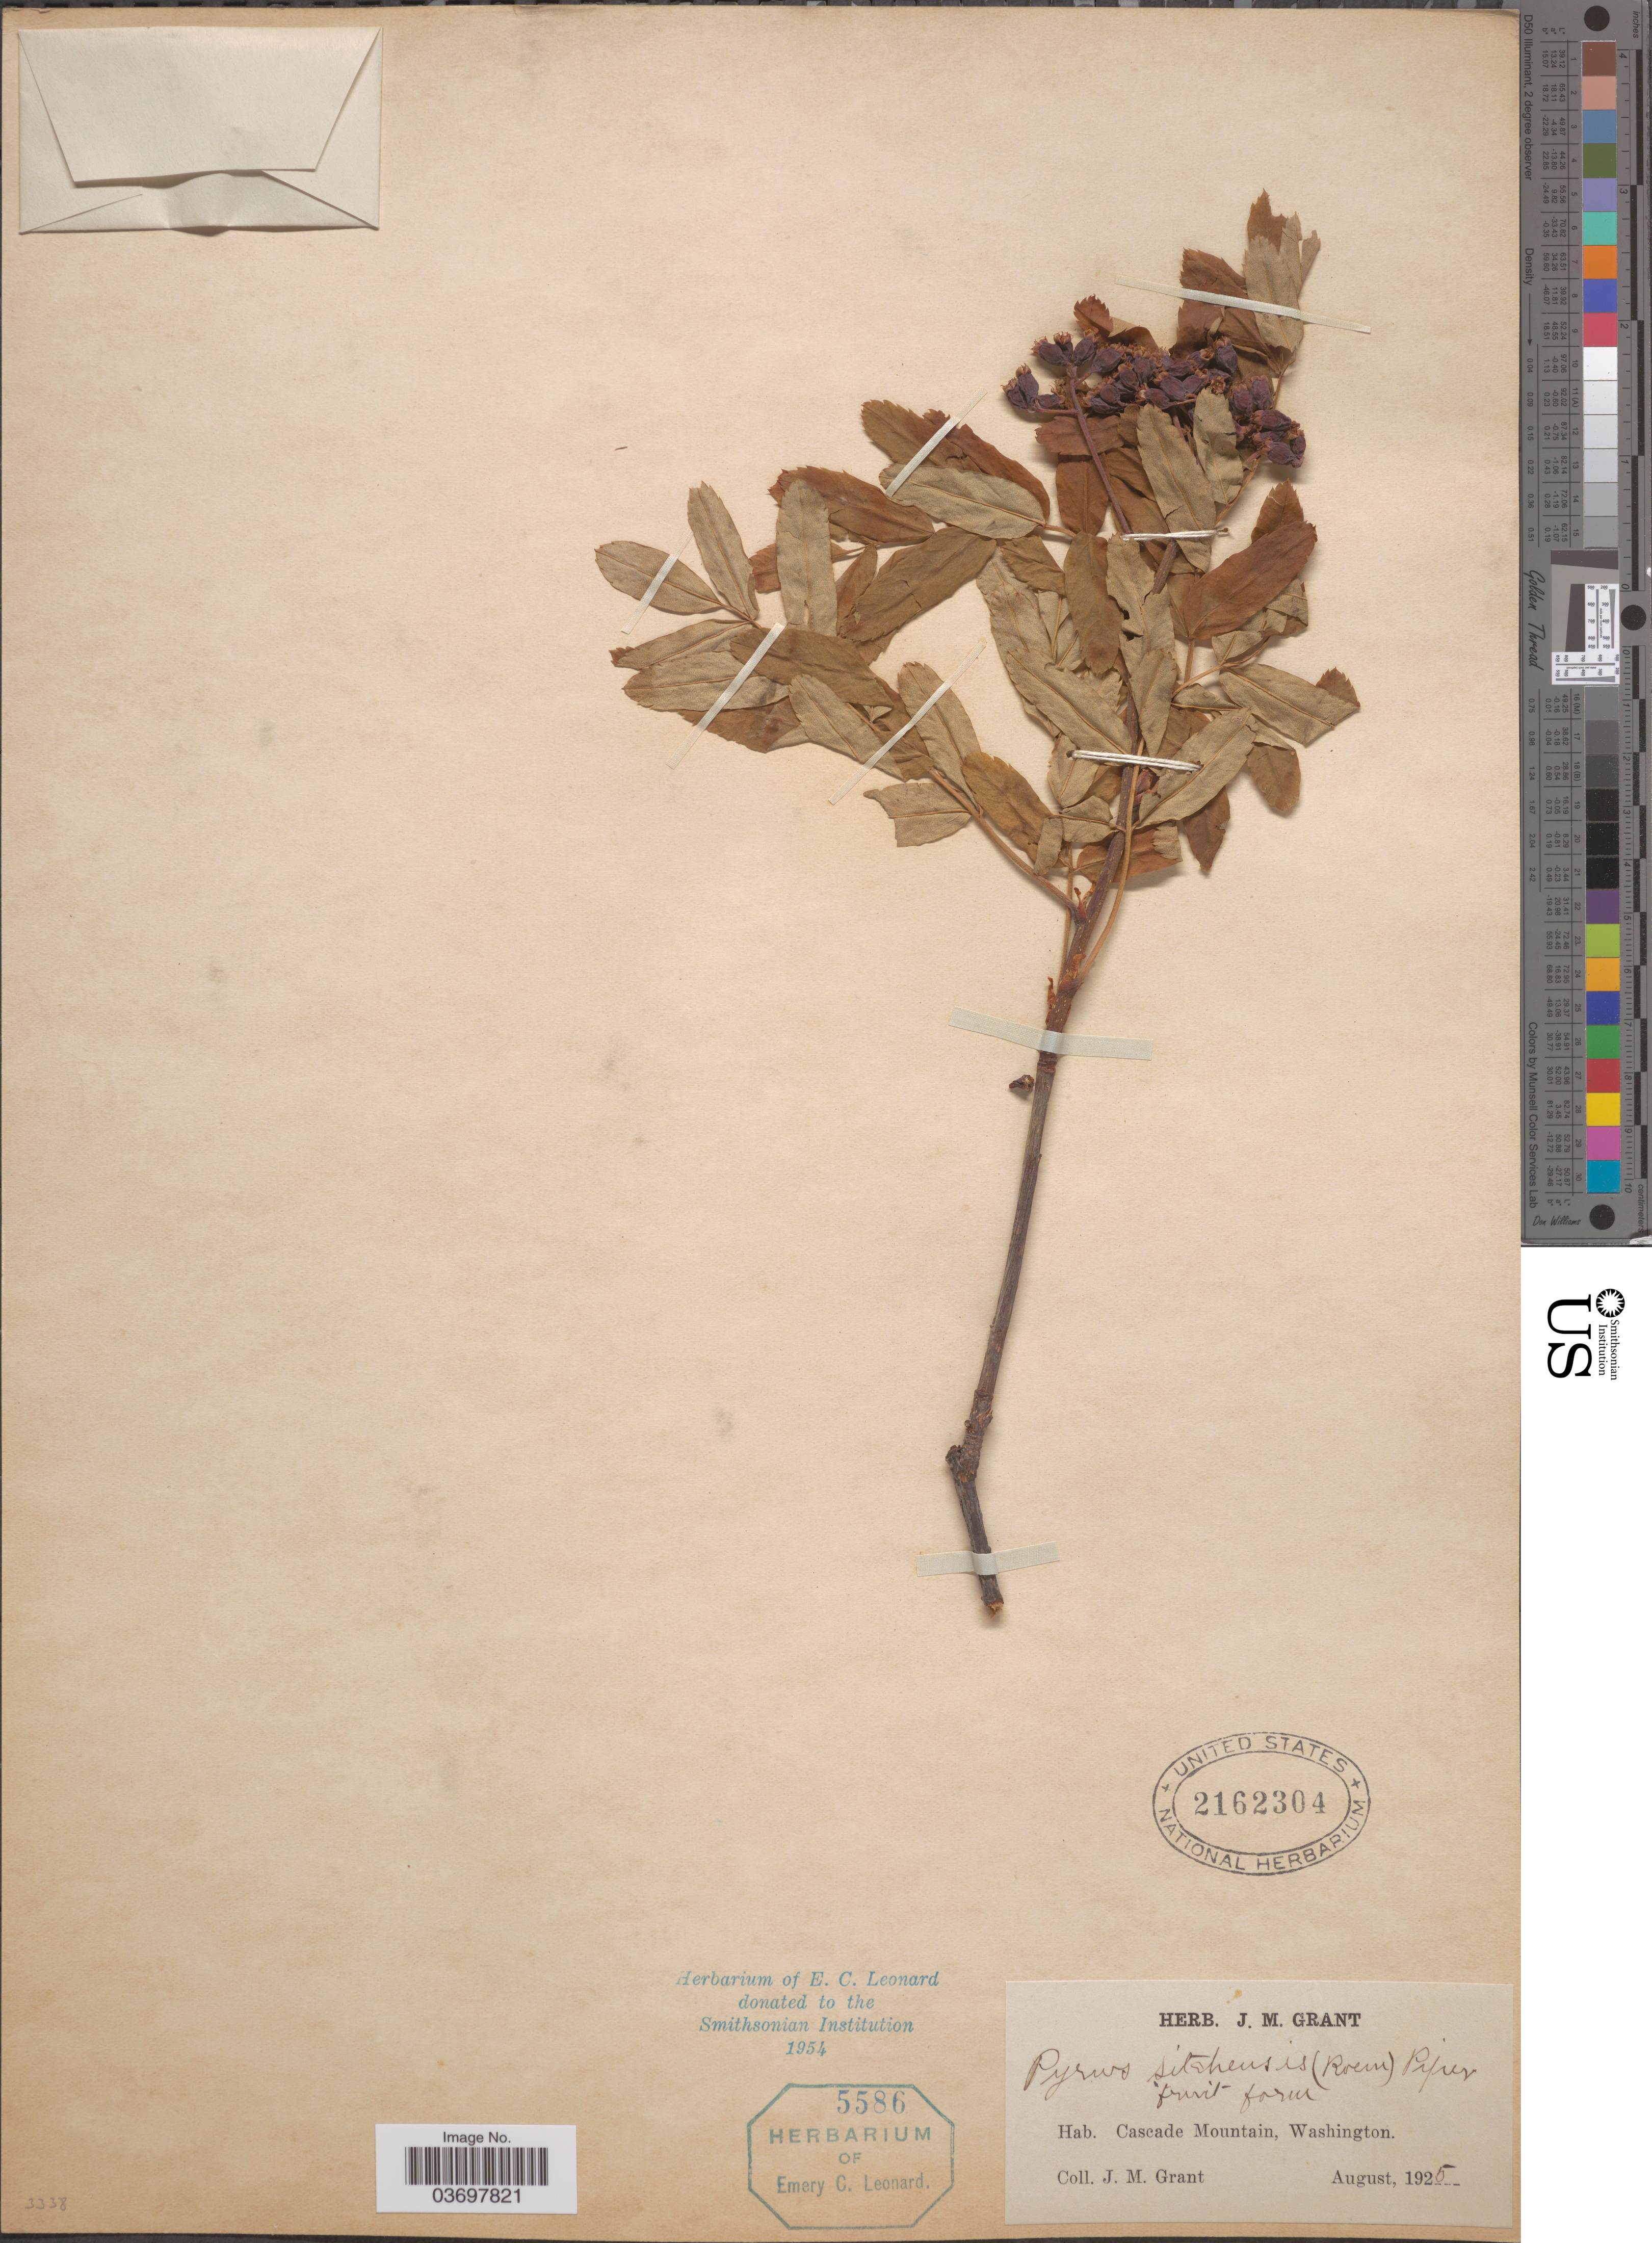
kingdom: Plantae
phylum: Tracheophyta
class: Magnoliopsida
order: Rosales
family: Rosaceae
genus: Sorbus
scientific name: Sorbus sitchensis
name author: M. Roem.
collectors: J. M. Grant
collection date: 1925-08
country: United States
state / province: Washington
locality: Cascade Mountain.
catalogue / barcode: US 2162304